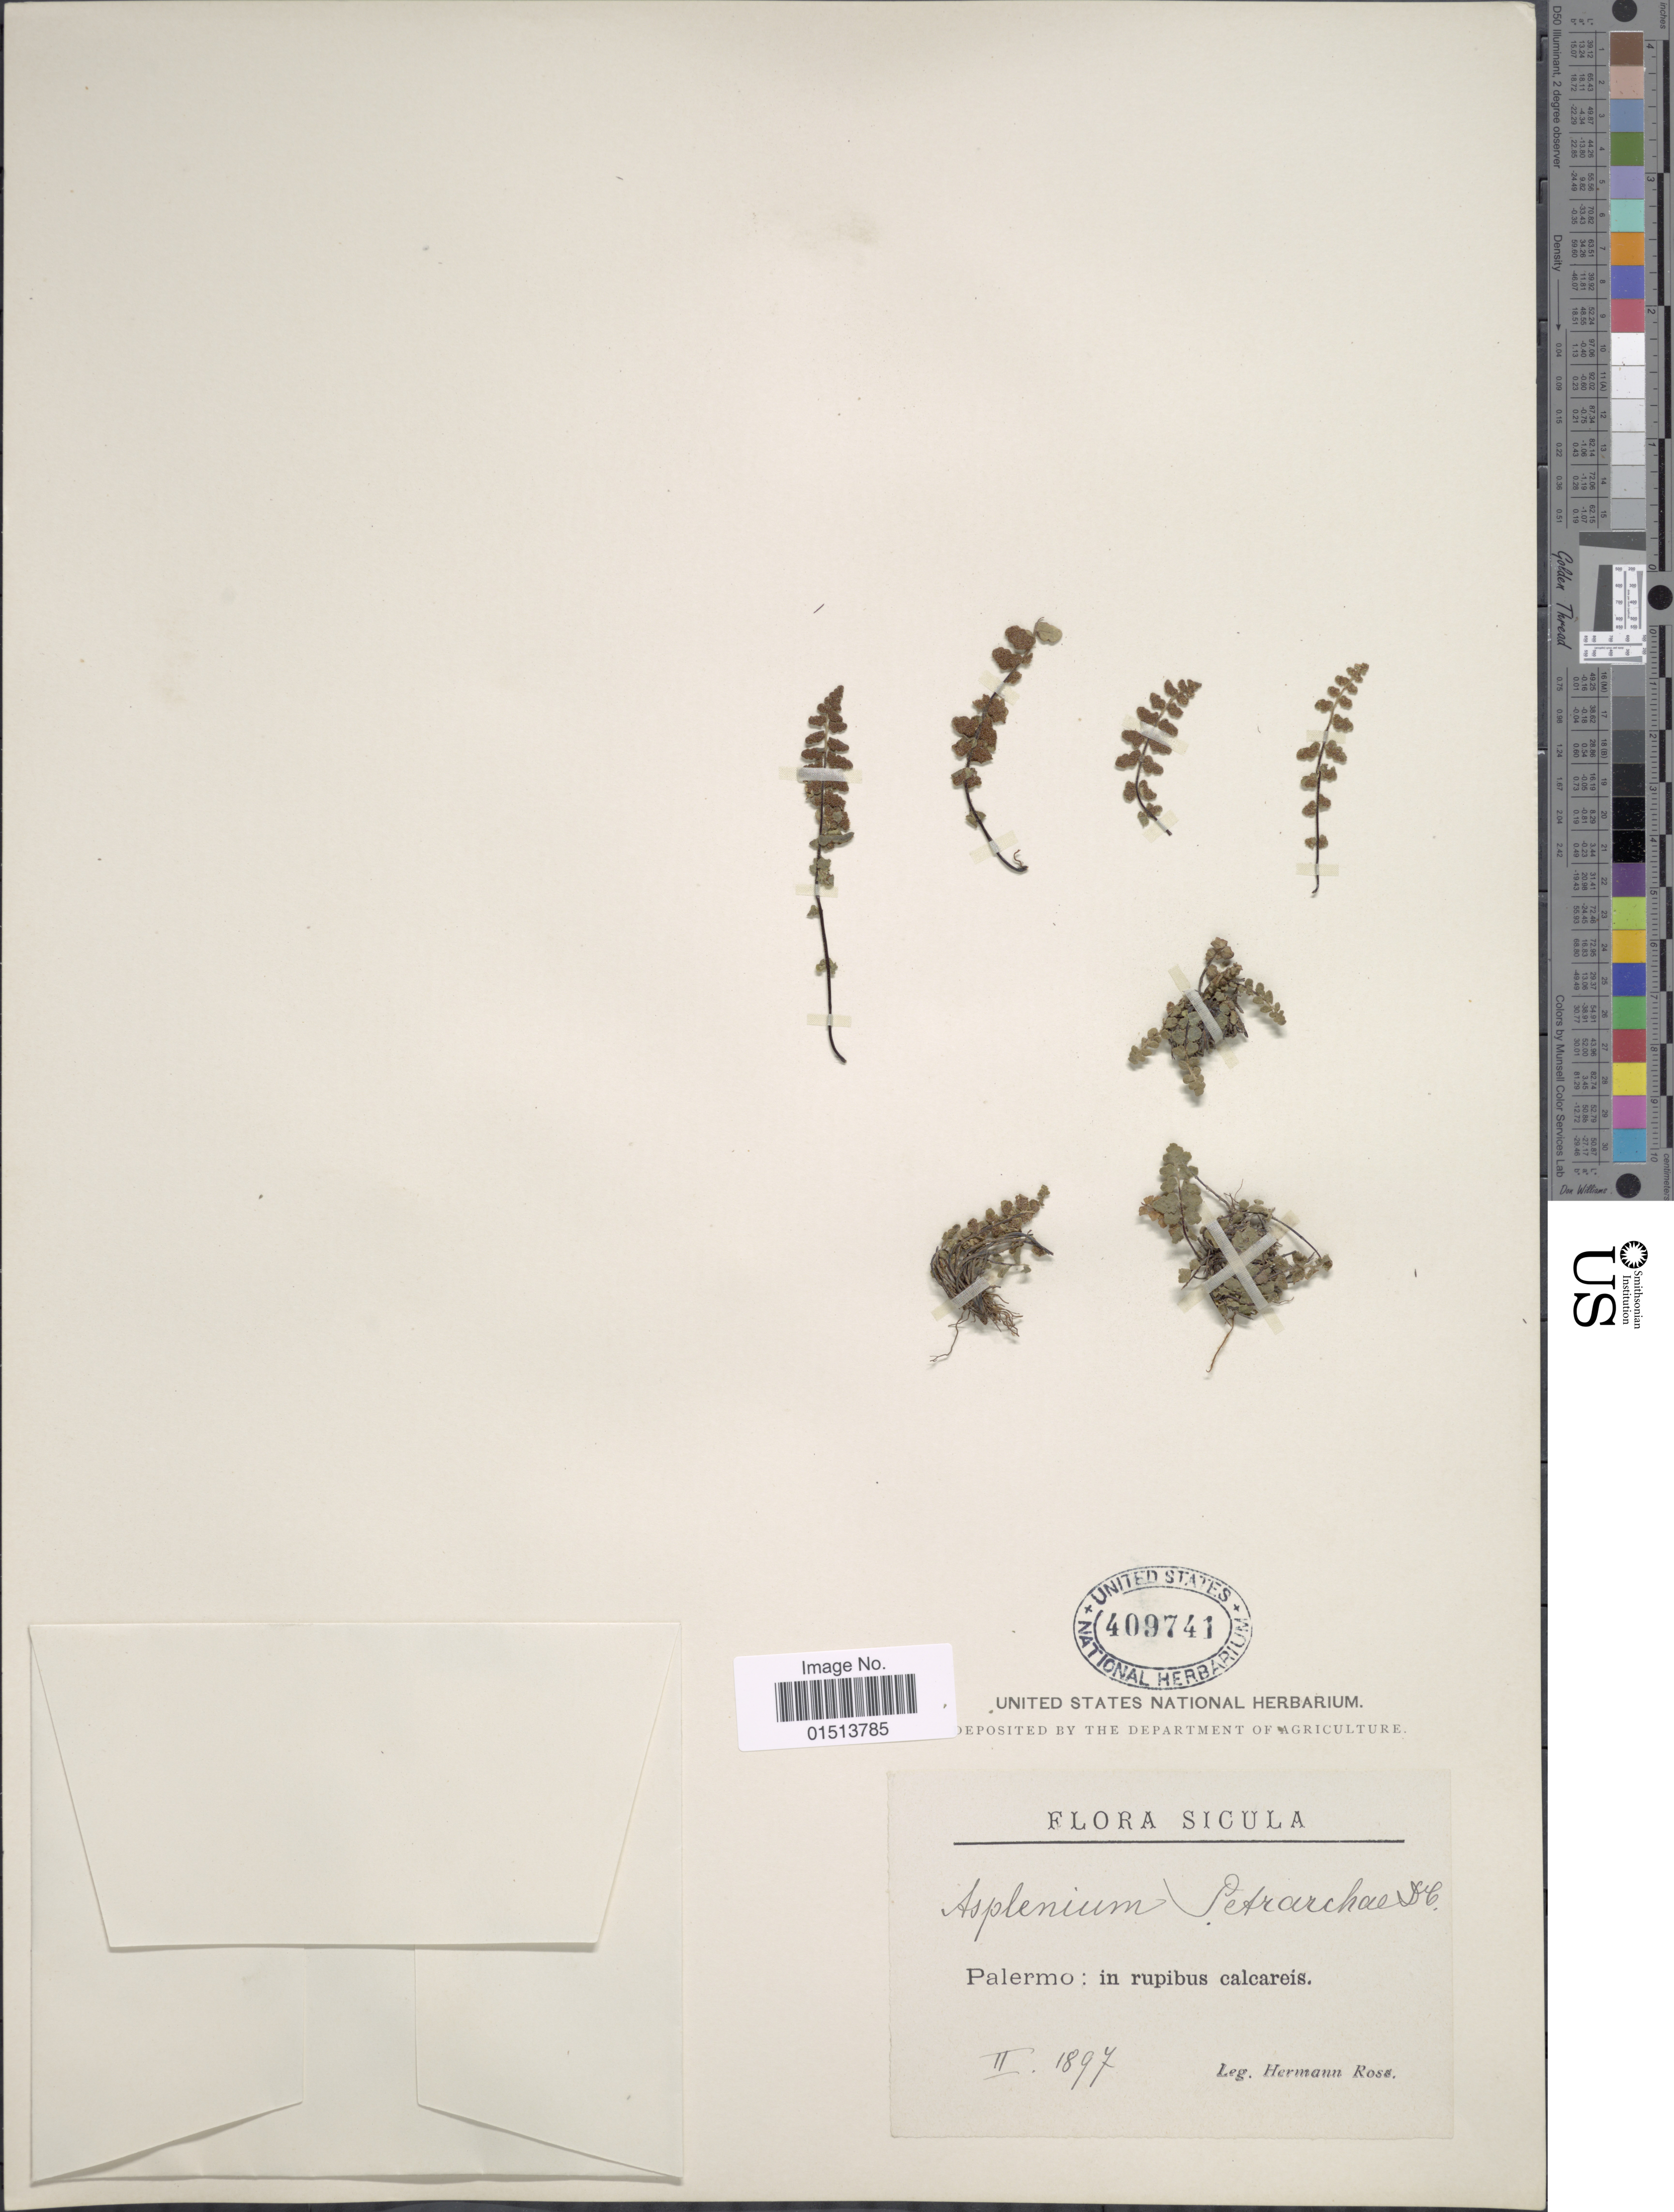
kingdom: Plantae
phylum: Tracheophyta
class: Polypodiopsida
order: Polypodiales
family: Aspleniaceae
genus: Asplenium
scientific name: Asplenium glandulosum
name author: Loisel.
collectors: H. Rosé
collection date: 1897-02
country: Italy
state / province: Siciliana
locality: Sicula, Palermo: in rupibus calcareis.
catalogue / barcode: US 409741